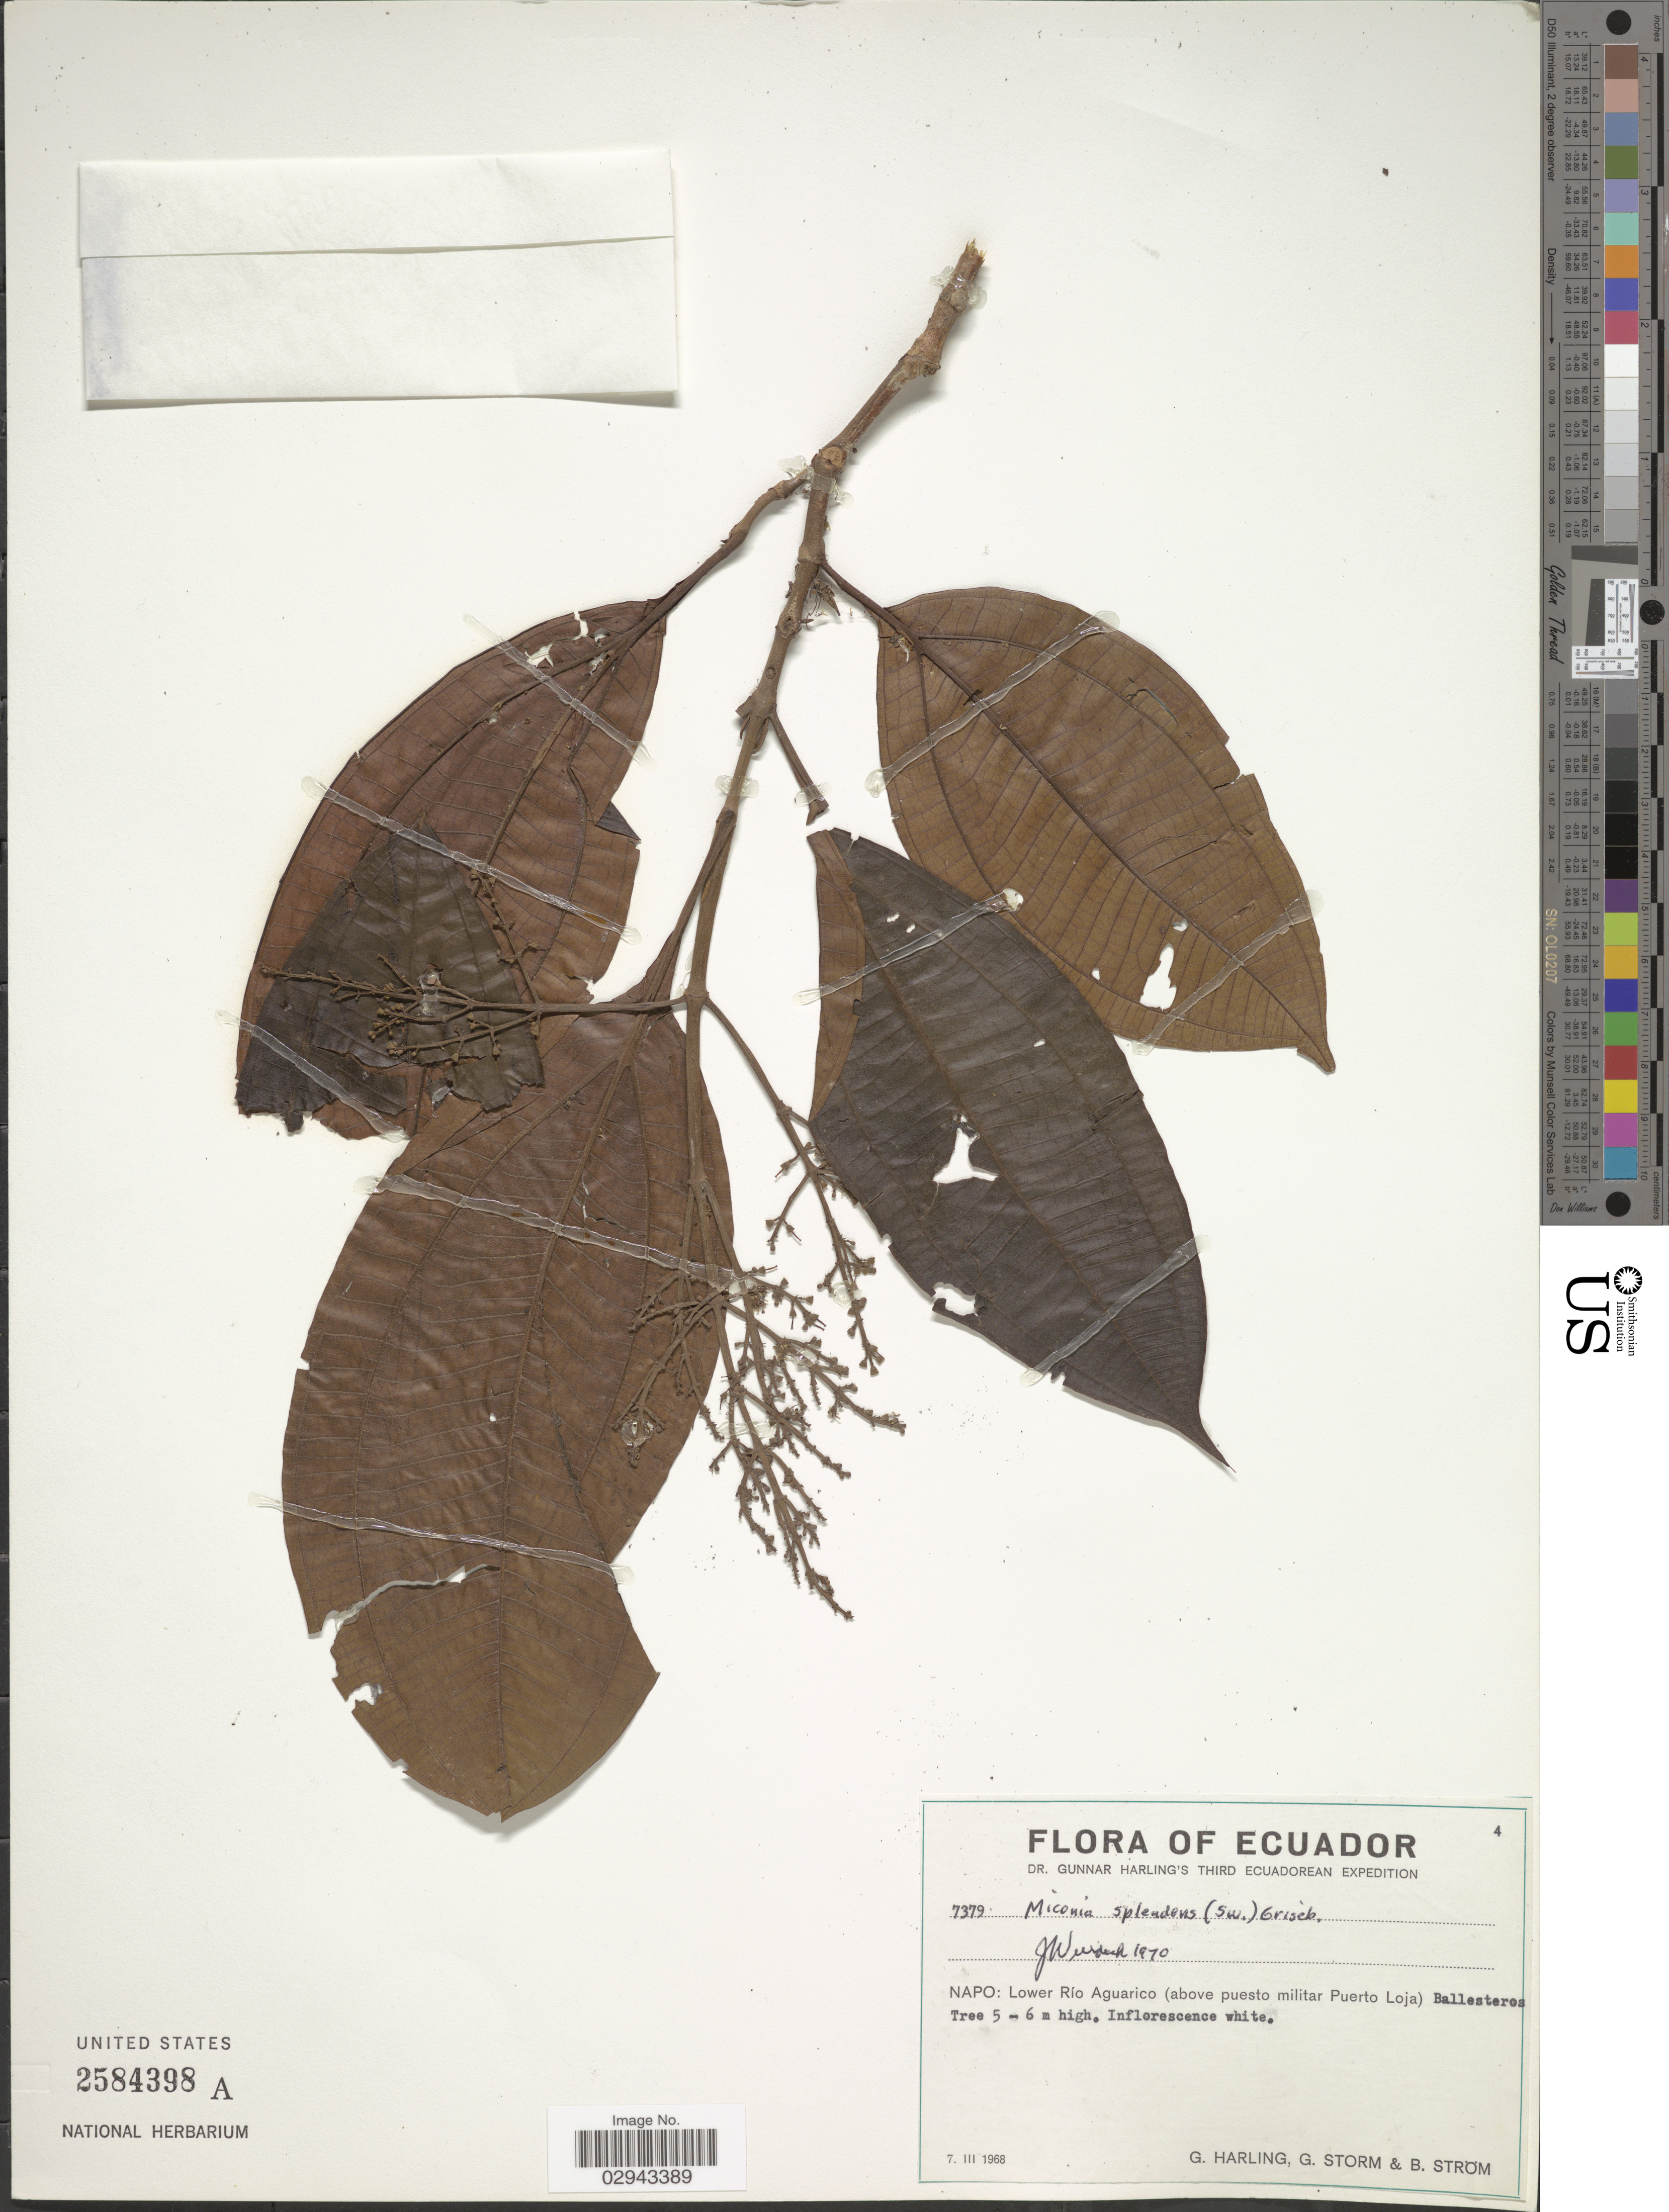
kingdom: Plantae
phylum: Tracheophyta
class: Magnoliopsida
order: Myrtales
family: Melastomataceae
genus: Miconia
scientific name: Miconia splendens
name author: (Sw.) Griseb.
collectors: G. Harling, G. Storm & B. Ström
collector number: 7379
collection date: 1968-03-07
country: Ecuador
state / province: Napo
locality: Lower Río Aguarico (above puesto militar Puerto Loja).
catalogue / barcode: US 2584398A